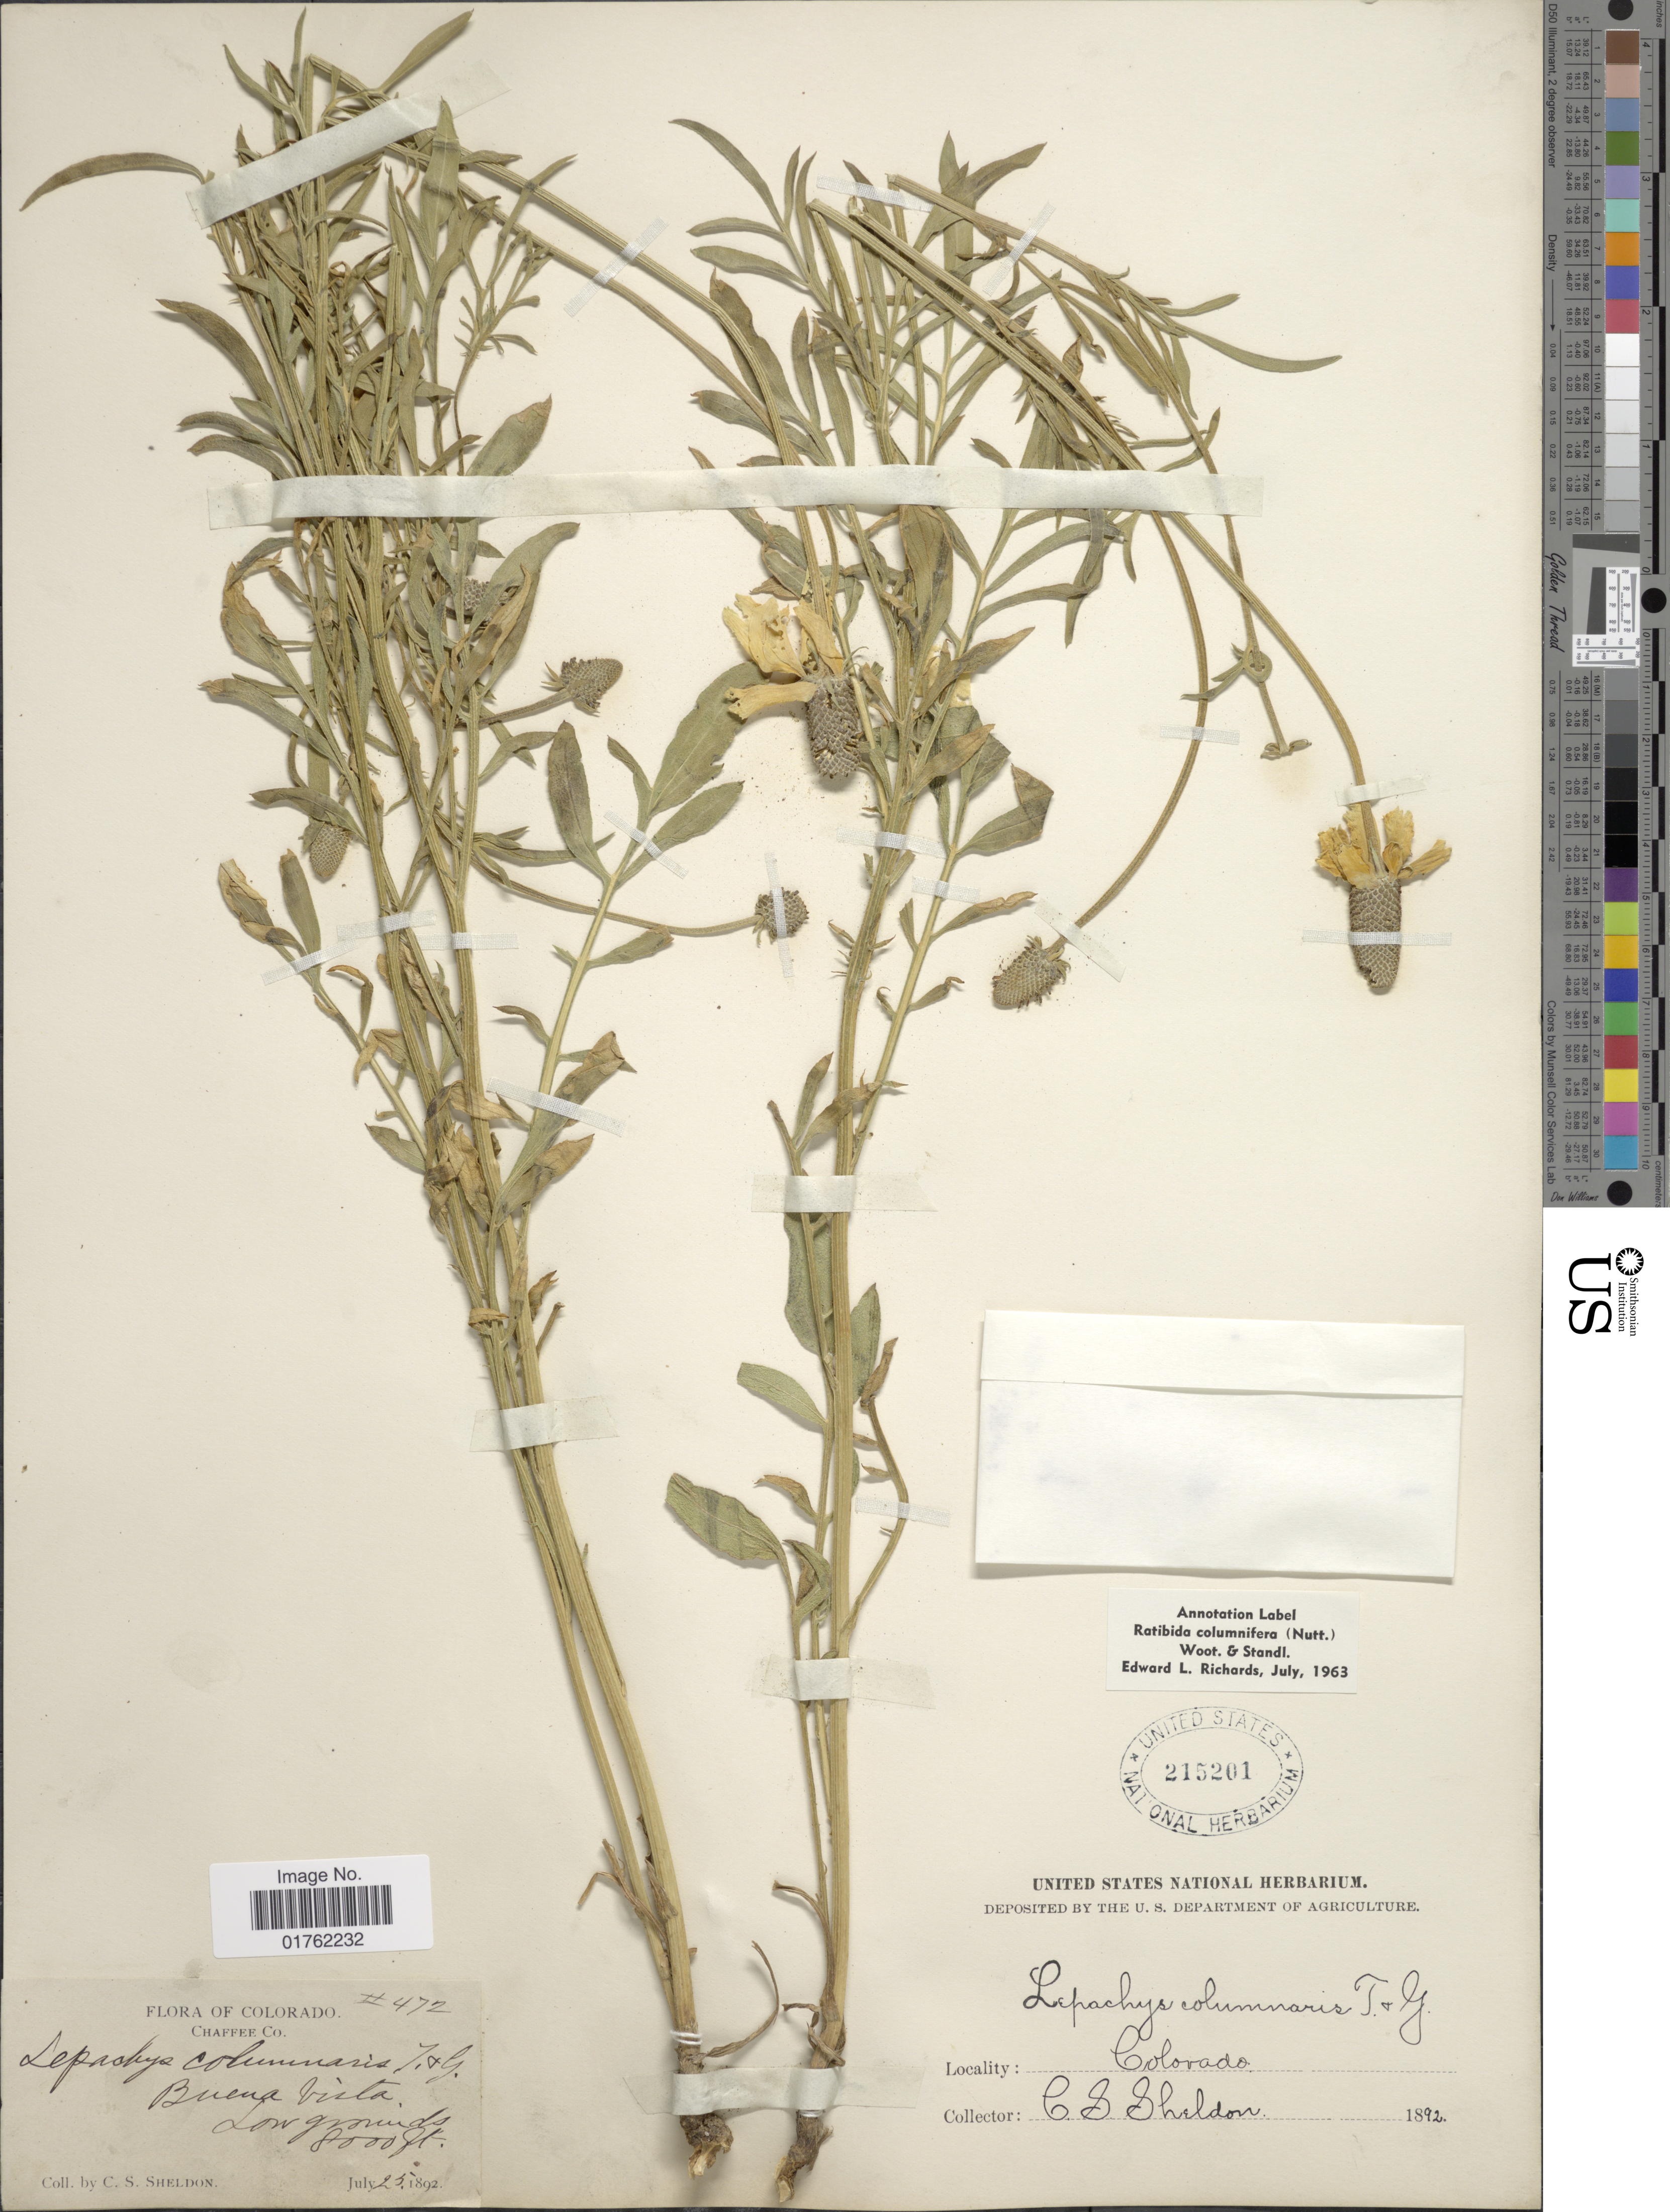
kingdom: Plantae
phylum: Tracheophyta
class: Magnoliopsida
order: Asterales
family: Asteraceae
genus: Ratibida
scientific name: Ratibida columnaris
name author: (Pursh) D. Don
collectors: C. S. Sheldon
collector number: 472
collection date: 1892-07-25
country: United States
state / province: Colorado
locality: Chaffee Co., Buena Vista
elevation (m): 2438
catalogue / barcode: US 215201